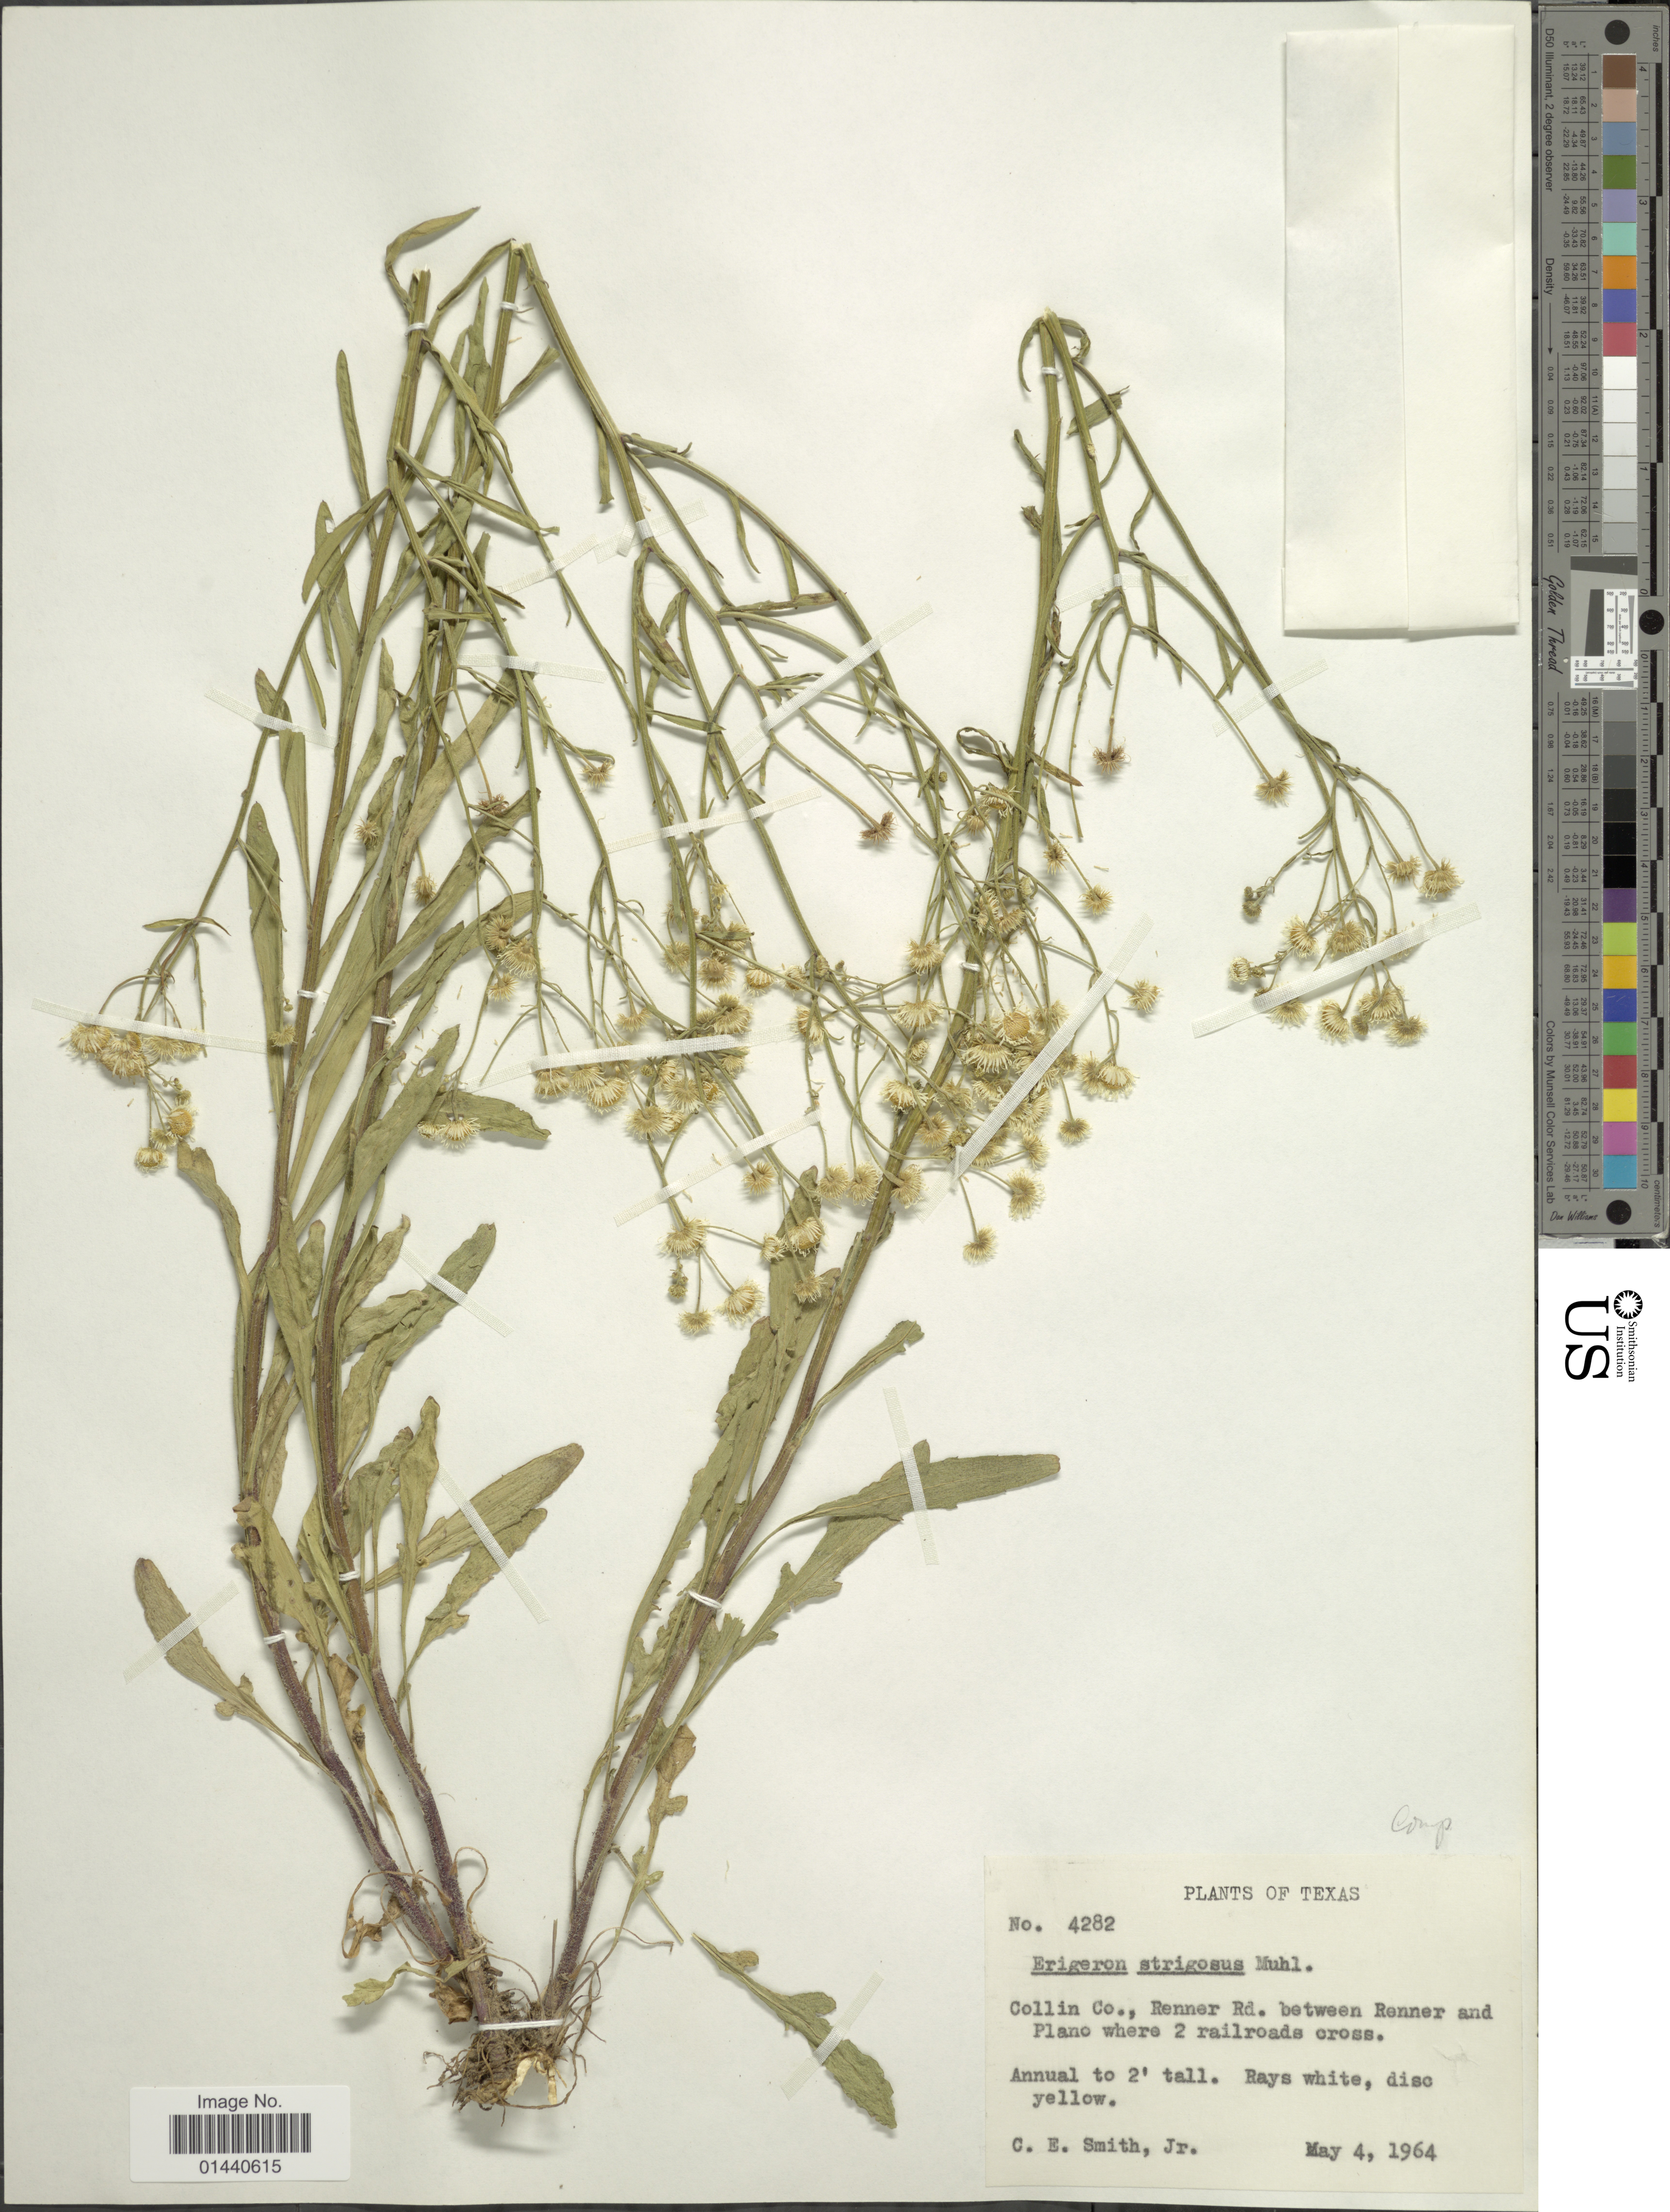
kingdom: Plantae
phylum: Tracheophyta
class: Magnoliopsida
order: Asterales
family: Asteraceae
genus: Erigeron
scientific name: Erigeron strigosus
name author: Muhl. ex Willd.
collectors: C. E. Smith Jr.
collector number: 4282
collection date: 1964-05-04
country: United States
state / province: Texas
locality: Collin Co., Renner Rd. between Renner and Plano where 2 railroads cross.